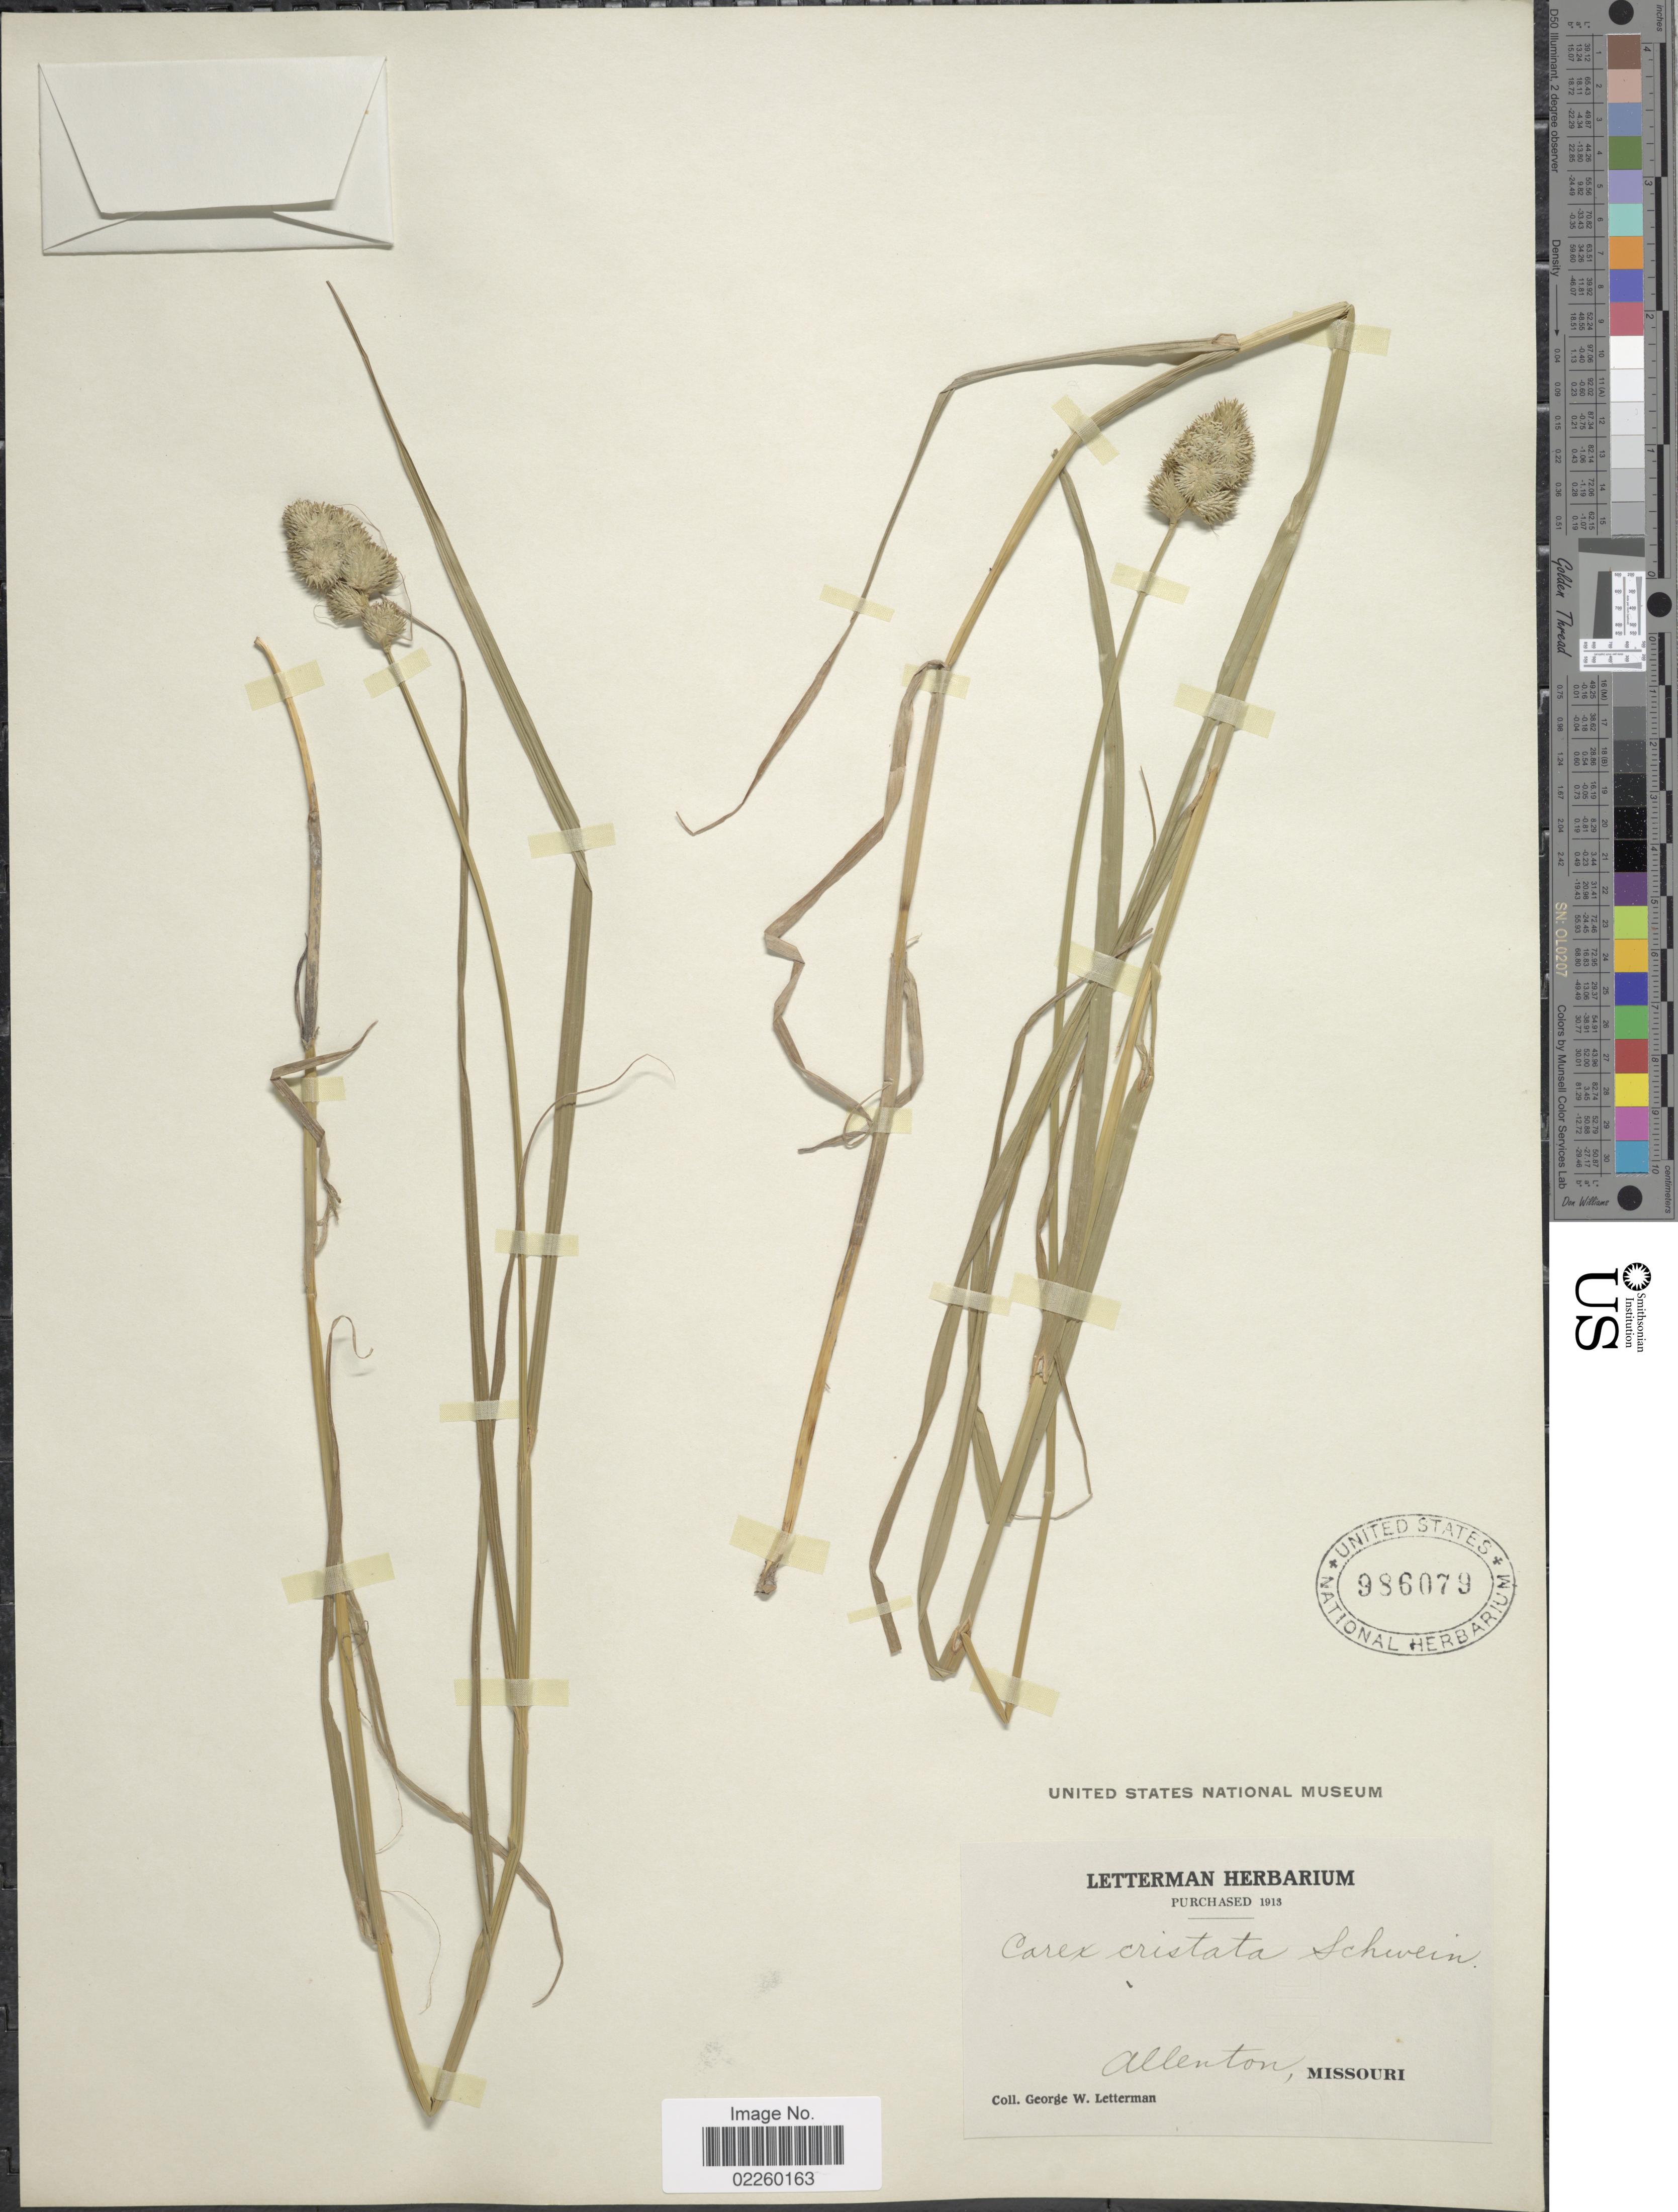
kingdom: Plantae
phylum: Tracheophyta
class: Liliopsida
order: Poales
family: Cyperaceae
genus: Carex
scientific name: Carex cristatella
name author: Britton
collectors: G. W. Letterman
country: United States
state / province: Missouri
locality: Allenton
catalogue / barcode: US 986079